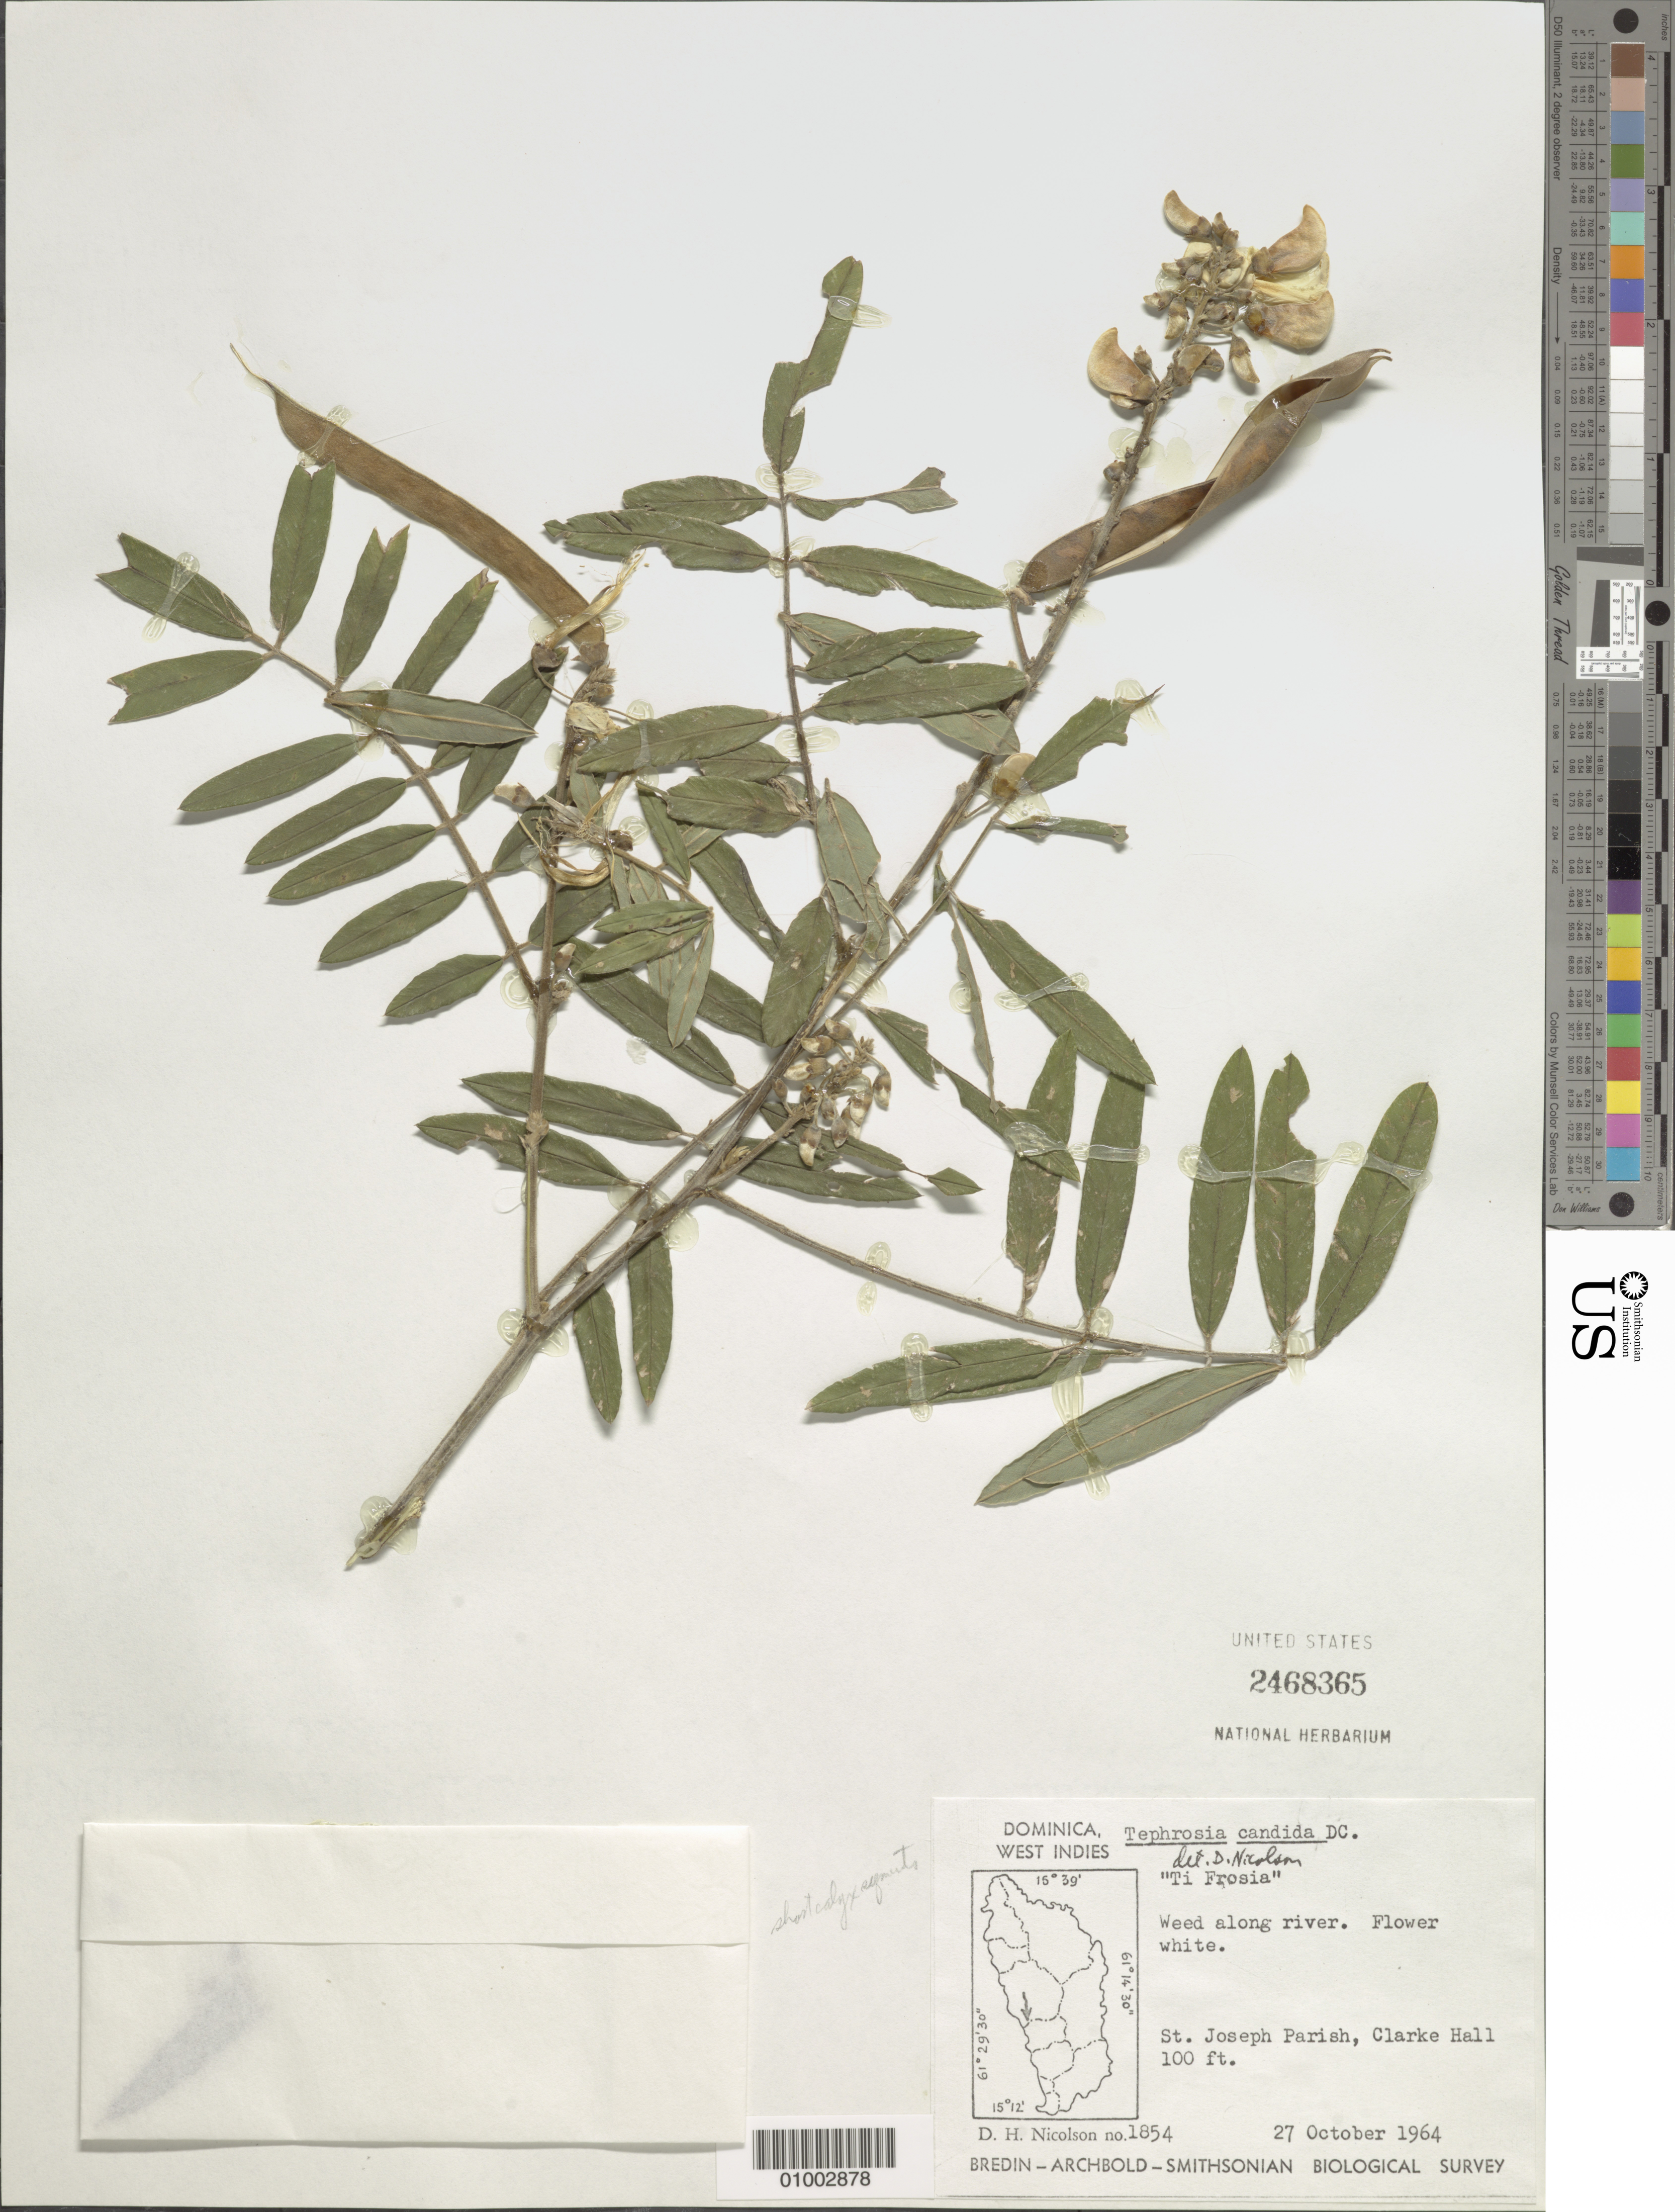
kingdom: Plantae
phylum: Tracheophyta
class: Magnoliopsida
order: Fabales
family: Fabaceae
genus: Tephrosia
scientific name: Tephrosia candida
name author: DC.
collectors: D. H. Nicolson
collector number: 1854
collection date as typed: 27 Oct 1964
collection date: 1964-10-27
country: Dominica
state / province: St. Joseph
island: Dominica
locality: Clarke Hall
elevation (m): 30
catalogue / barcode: US 2468365